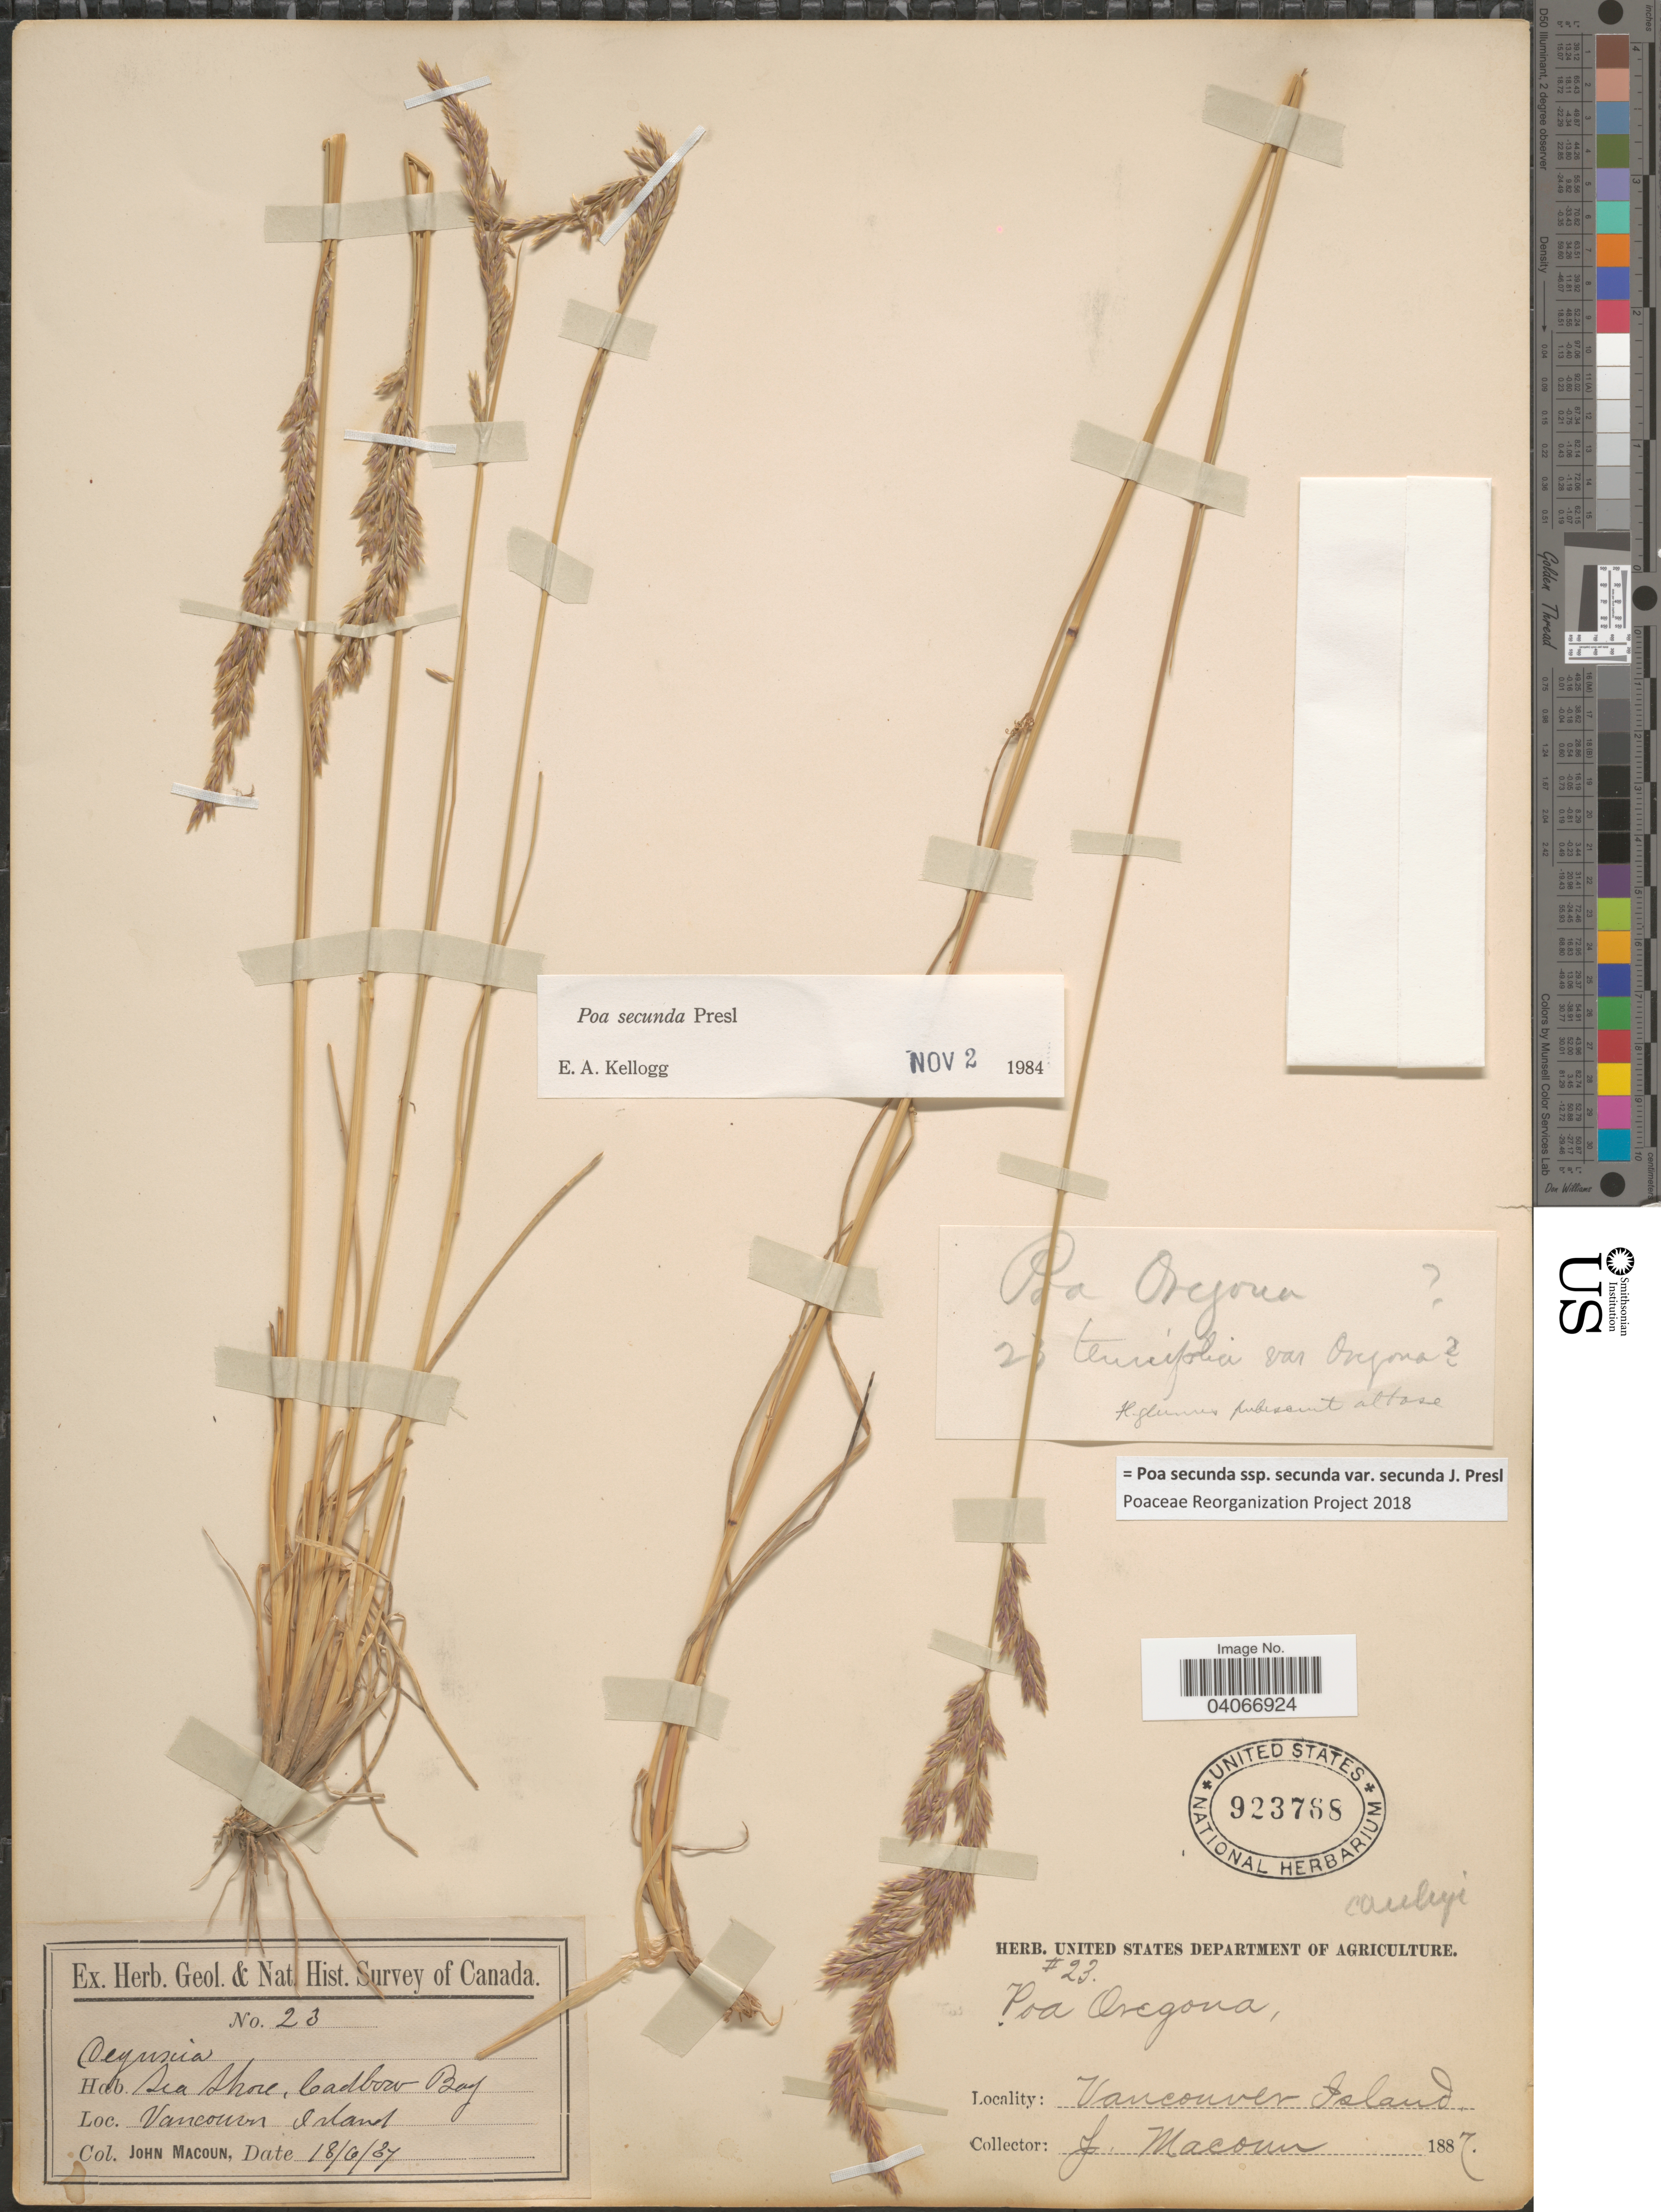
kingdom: Plantae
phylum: Tracheophyta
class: Liliopsida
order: Poales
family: Poaceae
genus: Poa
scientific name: Poa secunda subsp. secunda var. secunda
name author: J. Presl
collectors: J. Macoun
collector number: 23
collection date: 1887-06-18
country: Canada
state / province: British Columbia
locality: Vancouver Island. Sea shore, Cadboro Bay. Herb. Geol. & Nat. Hist. Survey of Canada.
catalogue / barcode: US 923788